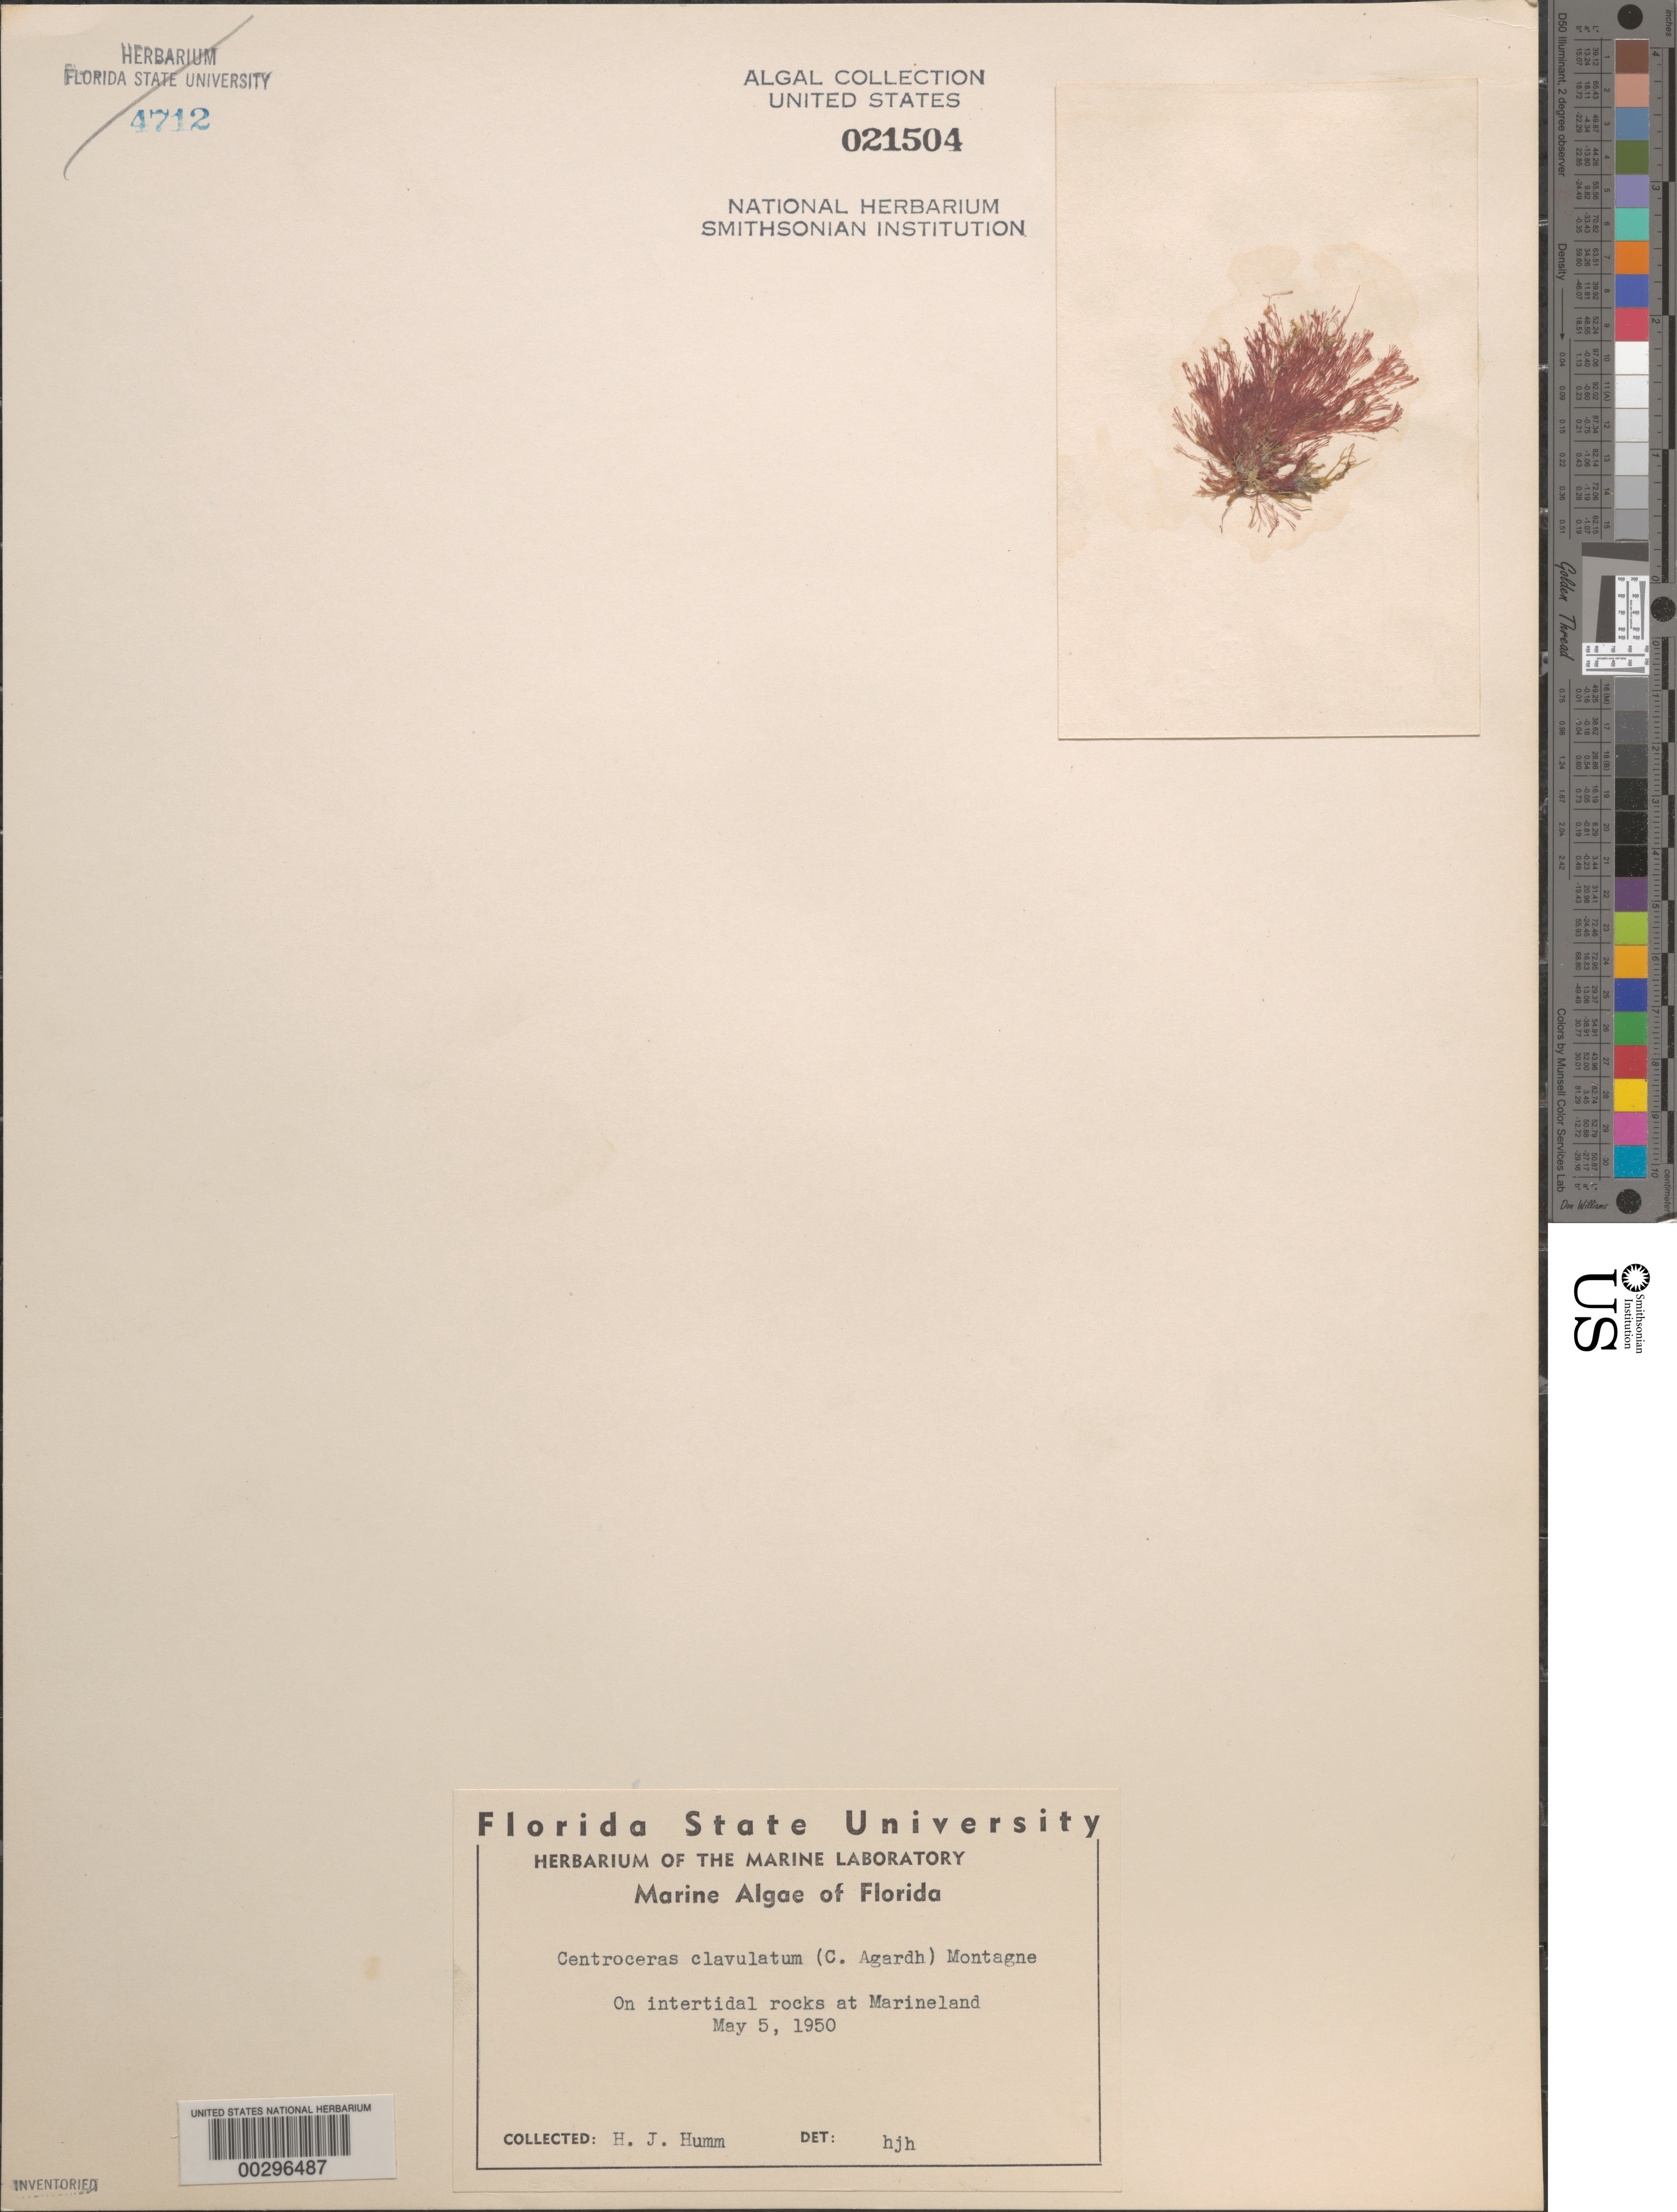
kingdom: Plantae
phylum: Rhodophyta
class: Florideophyceae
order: Ceramiales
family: Ceramiaceae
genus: Centroceras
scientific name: Centroceras clavulatum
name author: (C. Agardh) Mont.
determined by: Humm, Harold J.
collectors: H. J. Humm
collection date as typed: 05 May 1950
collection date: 1950-05-05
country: United States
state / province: Florida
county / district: Flagler County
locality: Marineland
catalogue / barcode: US 21504